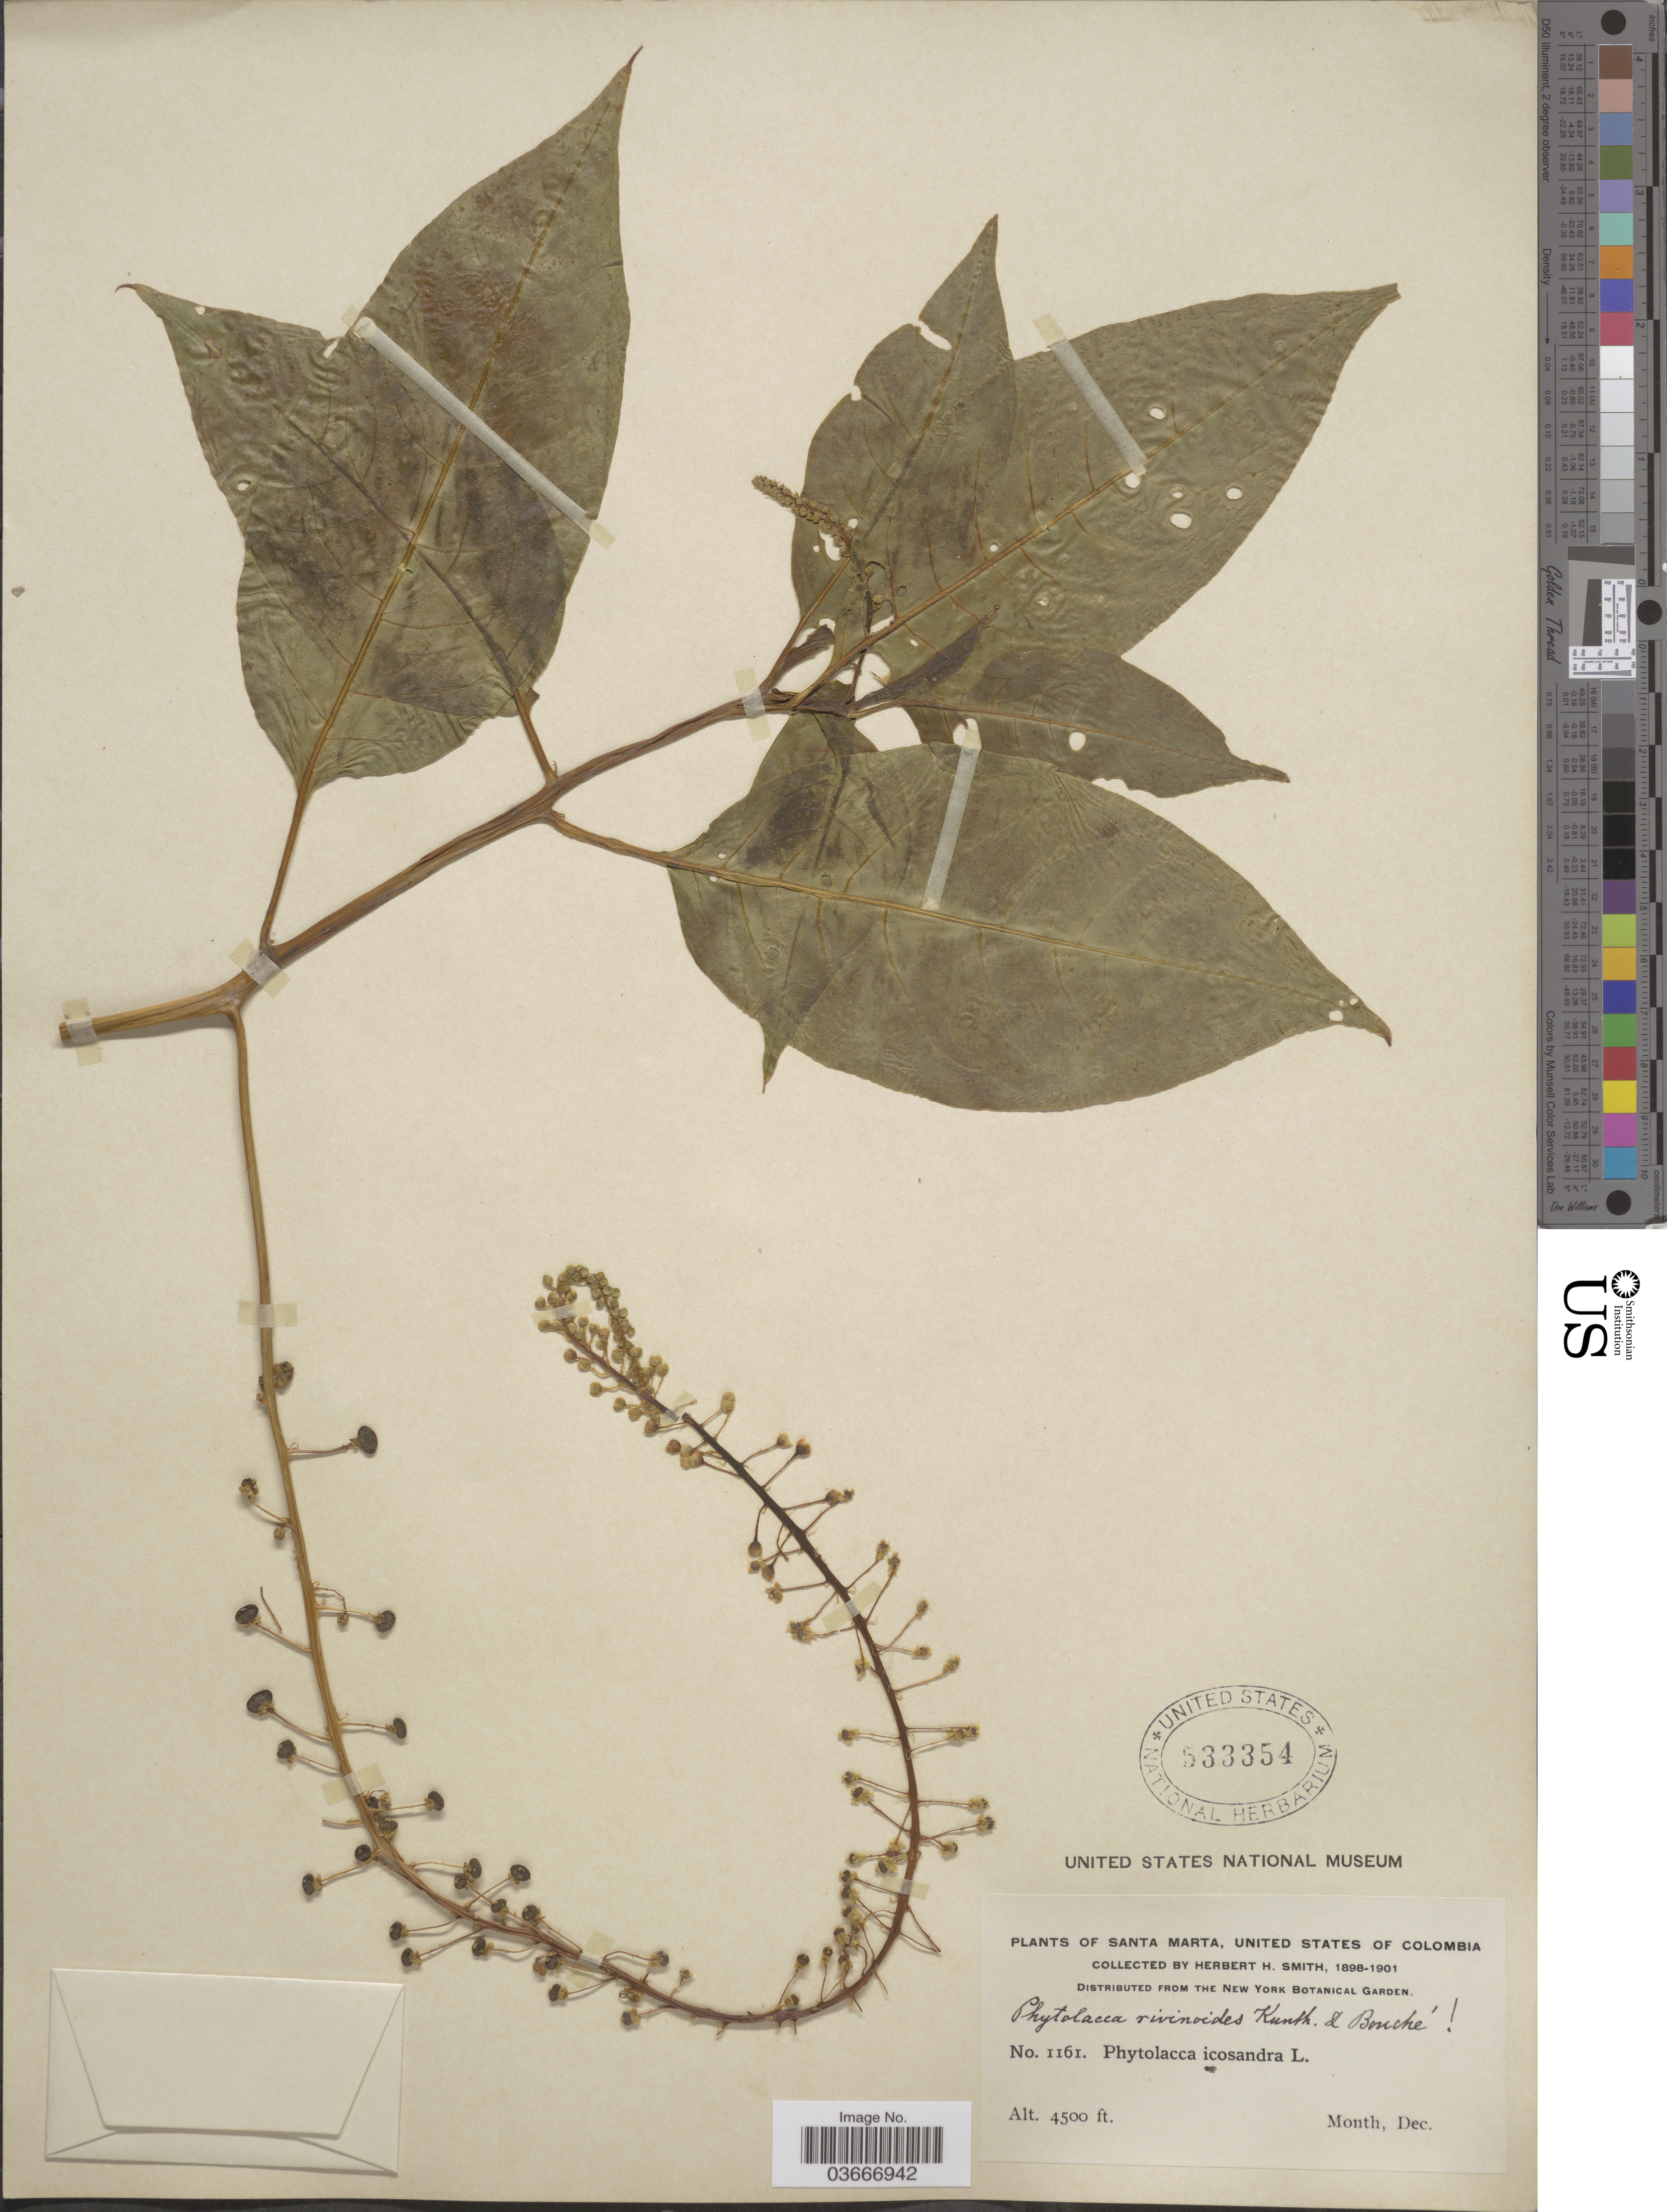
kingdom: Plantae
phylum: Tracheophyta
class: Magnoliopsida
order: Caryophyllales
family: Phytolaccaceae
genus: Phytolacca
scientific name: Phytolacca rivinoides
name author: Kunth & C.D. Bouché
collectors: Herbert H. Smith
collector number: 1161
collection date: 1898-12/1901-12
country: Colombia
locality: Santa Marta, United States of Colombia.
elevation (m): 1372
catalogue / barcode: US 533354